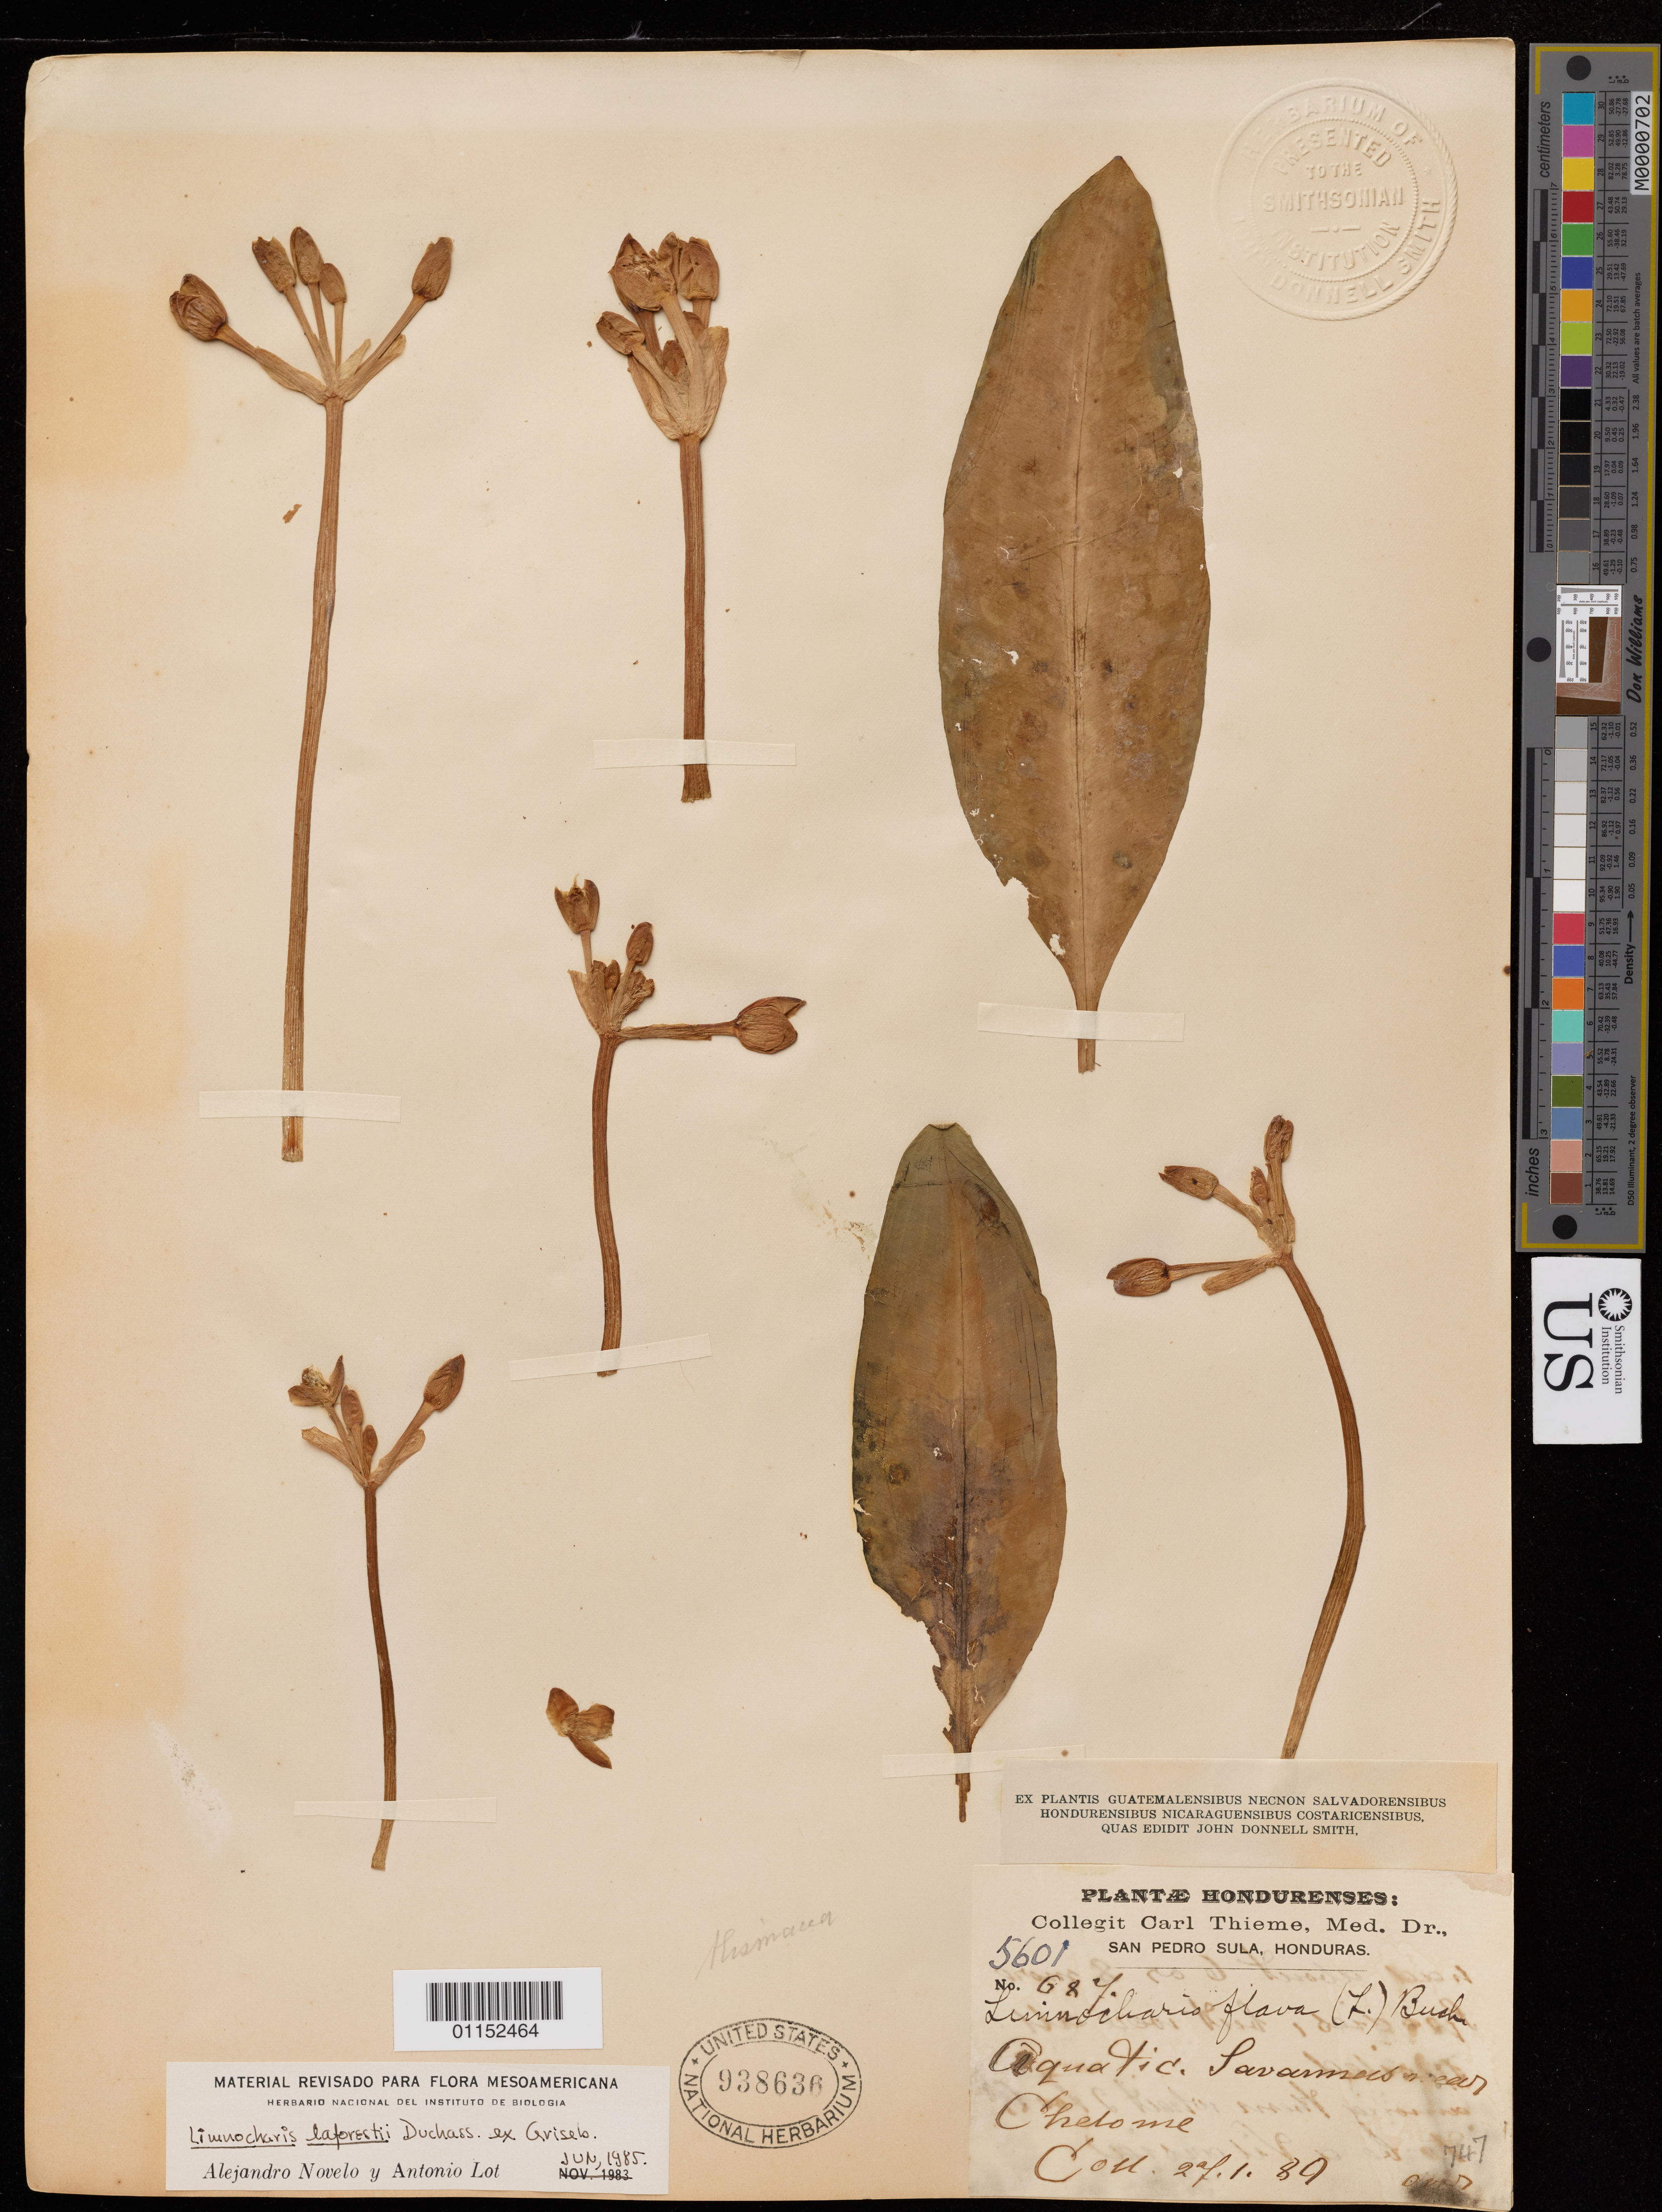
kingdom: Plantae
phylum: Tracheophyta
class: Liliopsida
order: Alismatales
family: Alismataceae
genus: Limnocharis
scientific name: Limnocharis laforestii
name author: Duchass. ex Griseb.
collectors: C. Thieme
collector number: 5601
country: Honduras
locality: Aquatic Savannies neare Chelome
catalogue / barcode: US 938636